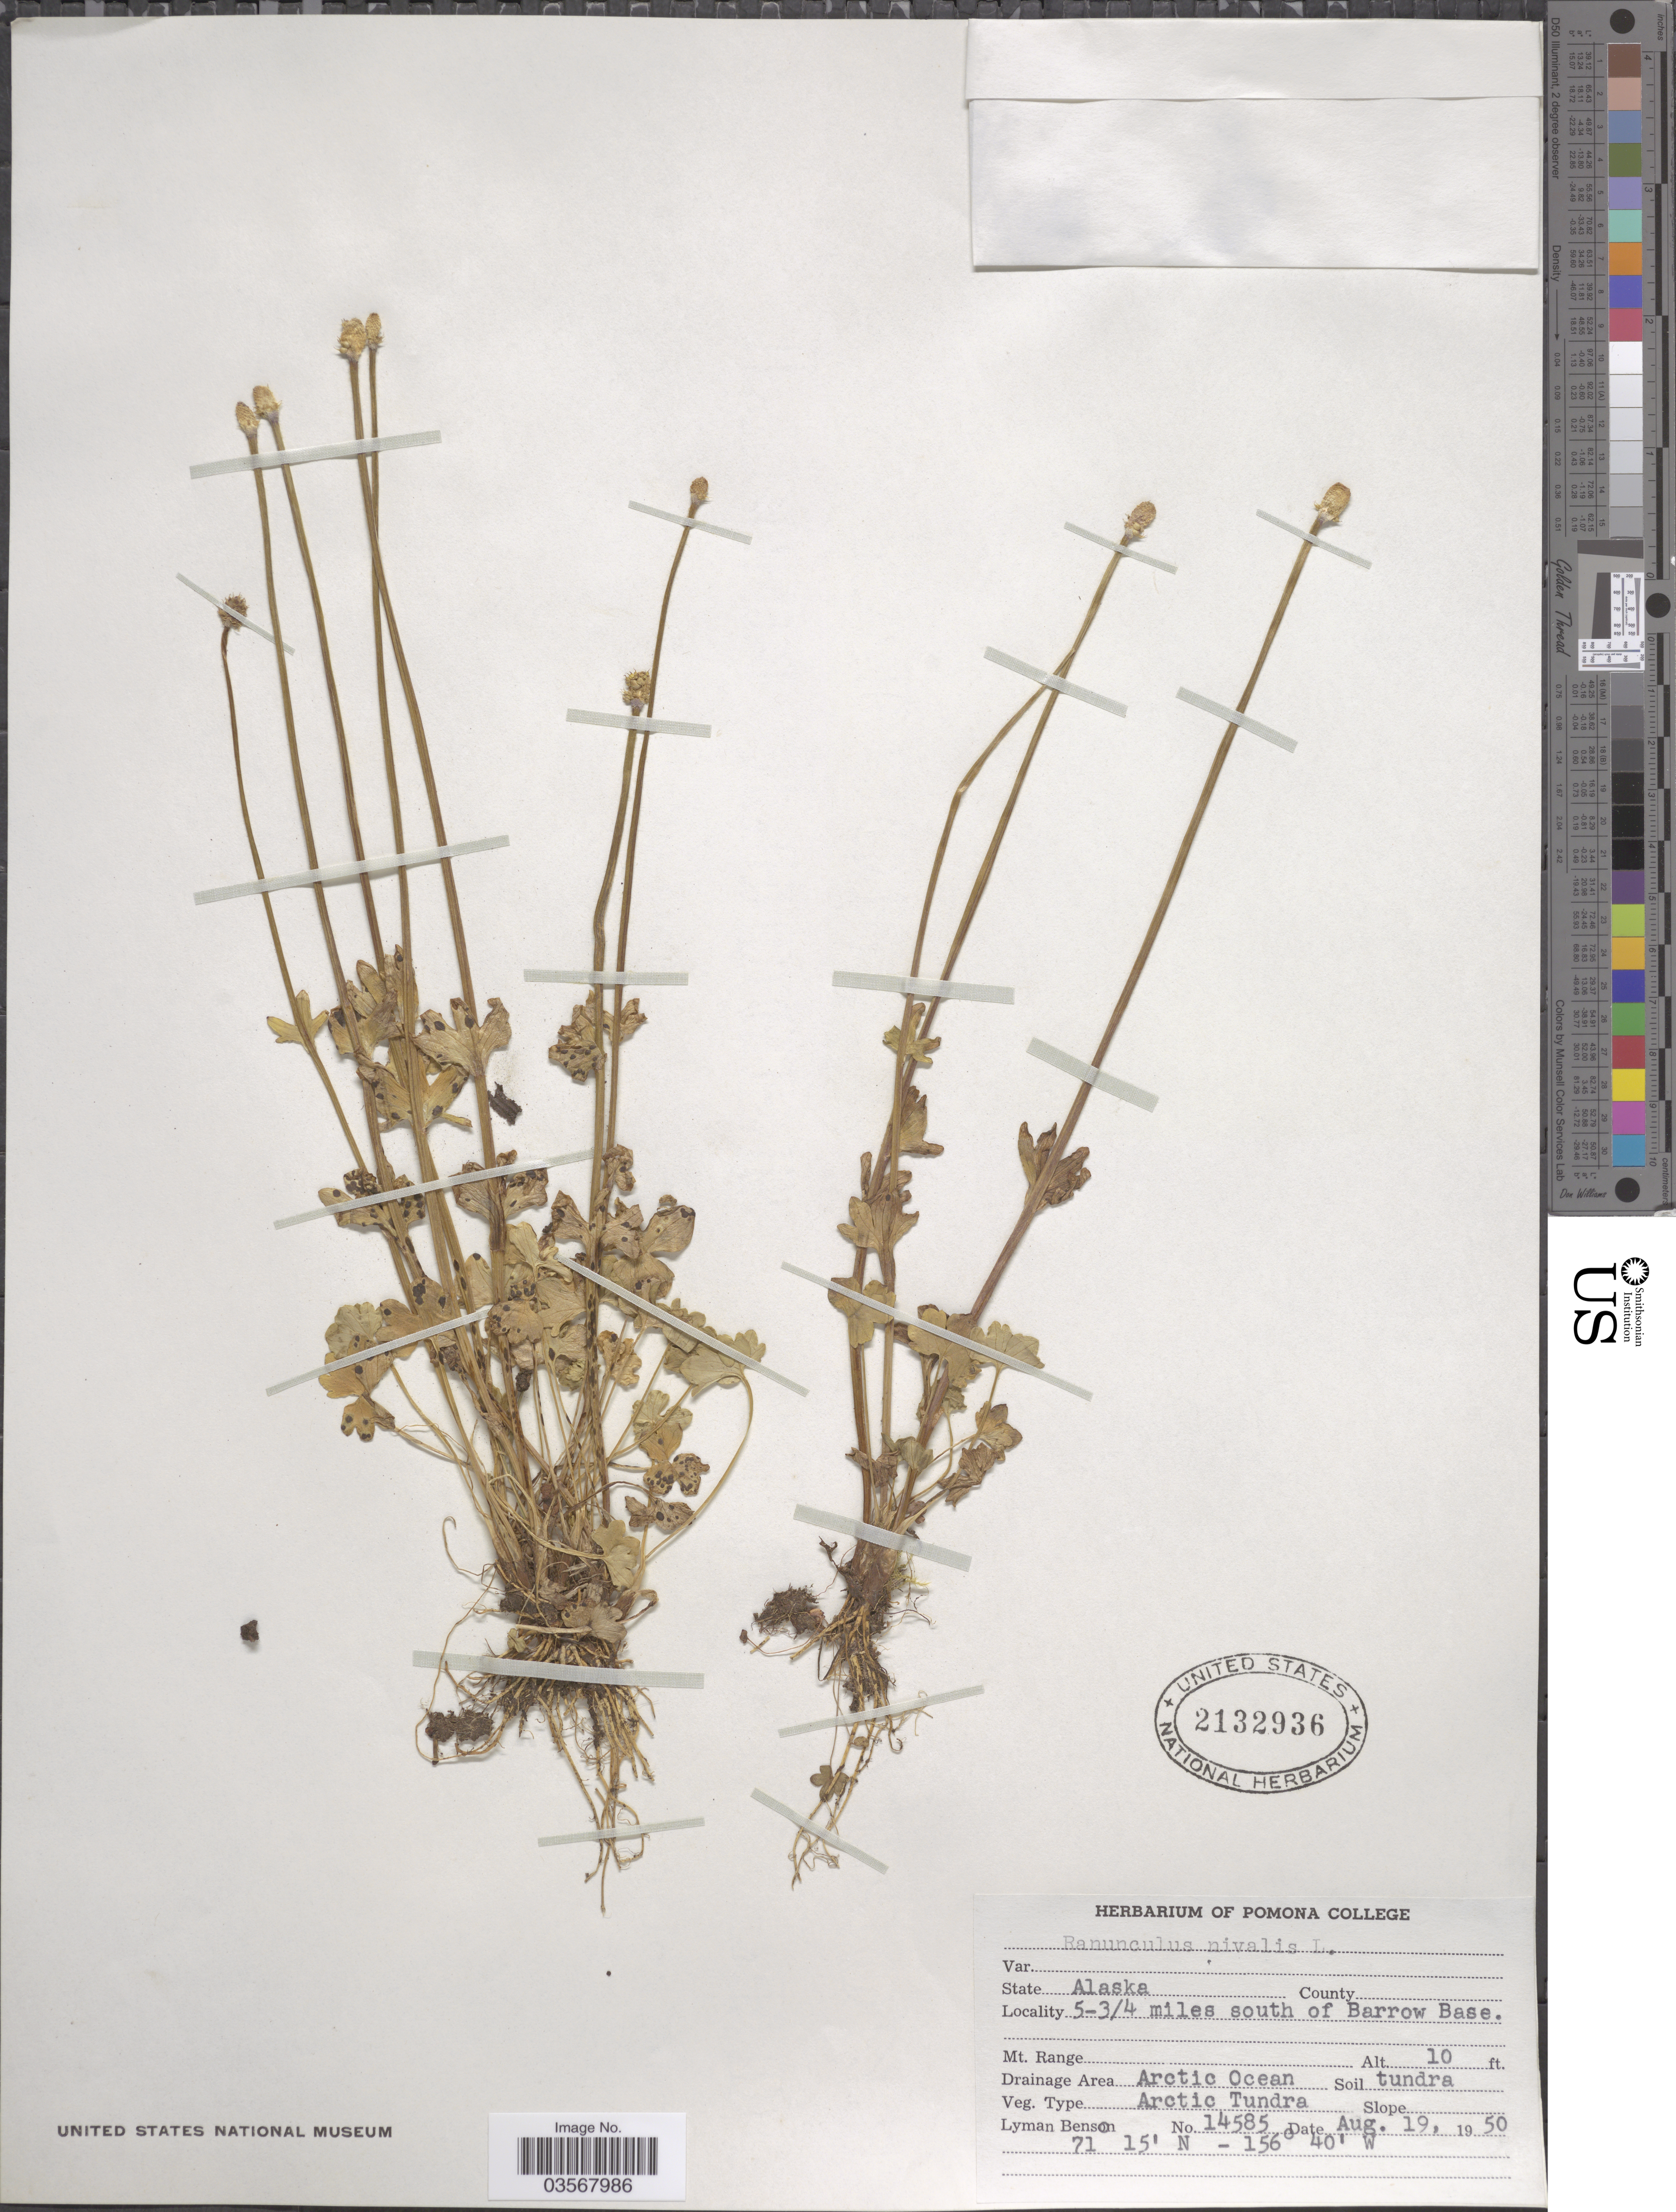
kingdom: Plantae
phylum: Tracheophyta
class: Magnoliopsida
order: Ranunculales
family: Ranunculaceae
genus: Ranunculus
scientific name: Ranunculus nivalis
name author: L.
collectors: L. D. Benson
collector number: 14585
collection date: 1950-08-19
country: United States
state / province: Alaska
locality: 5-3/4 miles south of Barrow Base. Drainage Area Arctic Ocean.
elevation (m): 3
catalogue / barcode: US 2132936